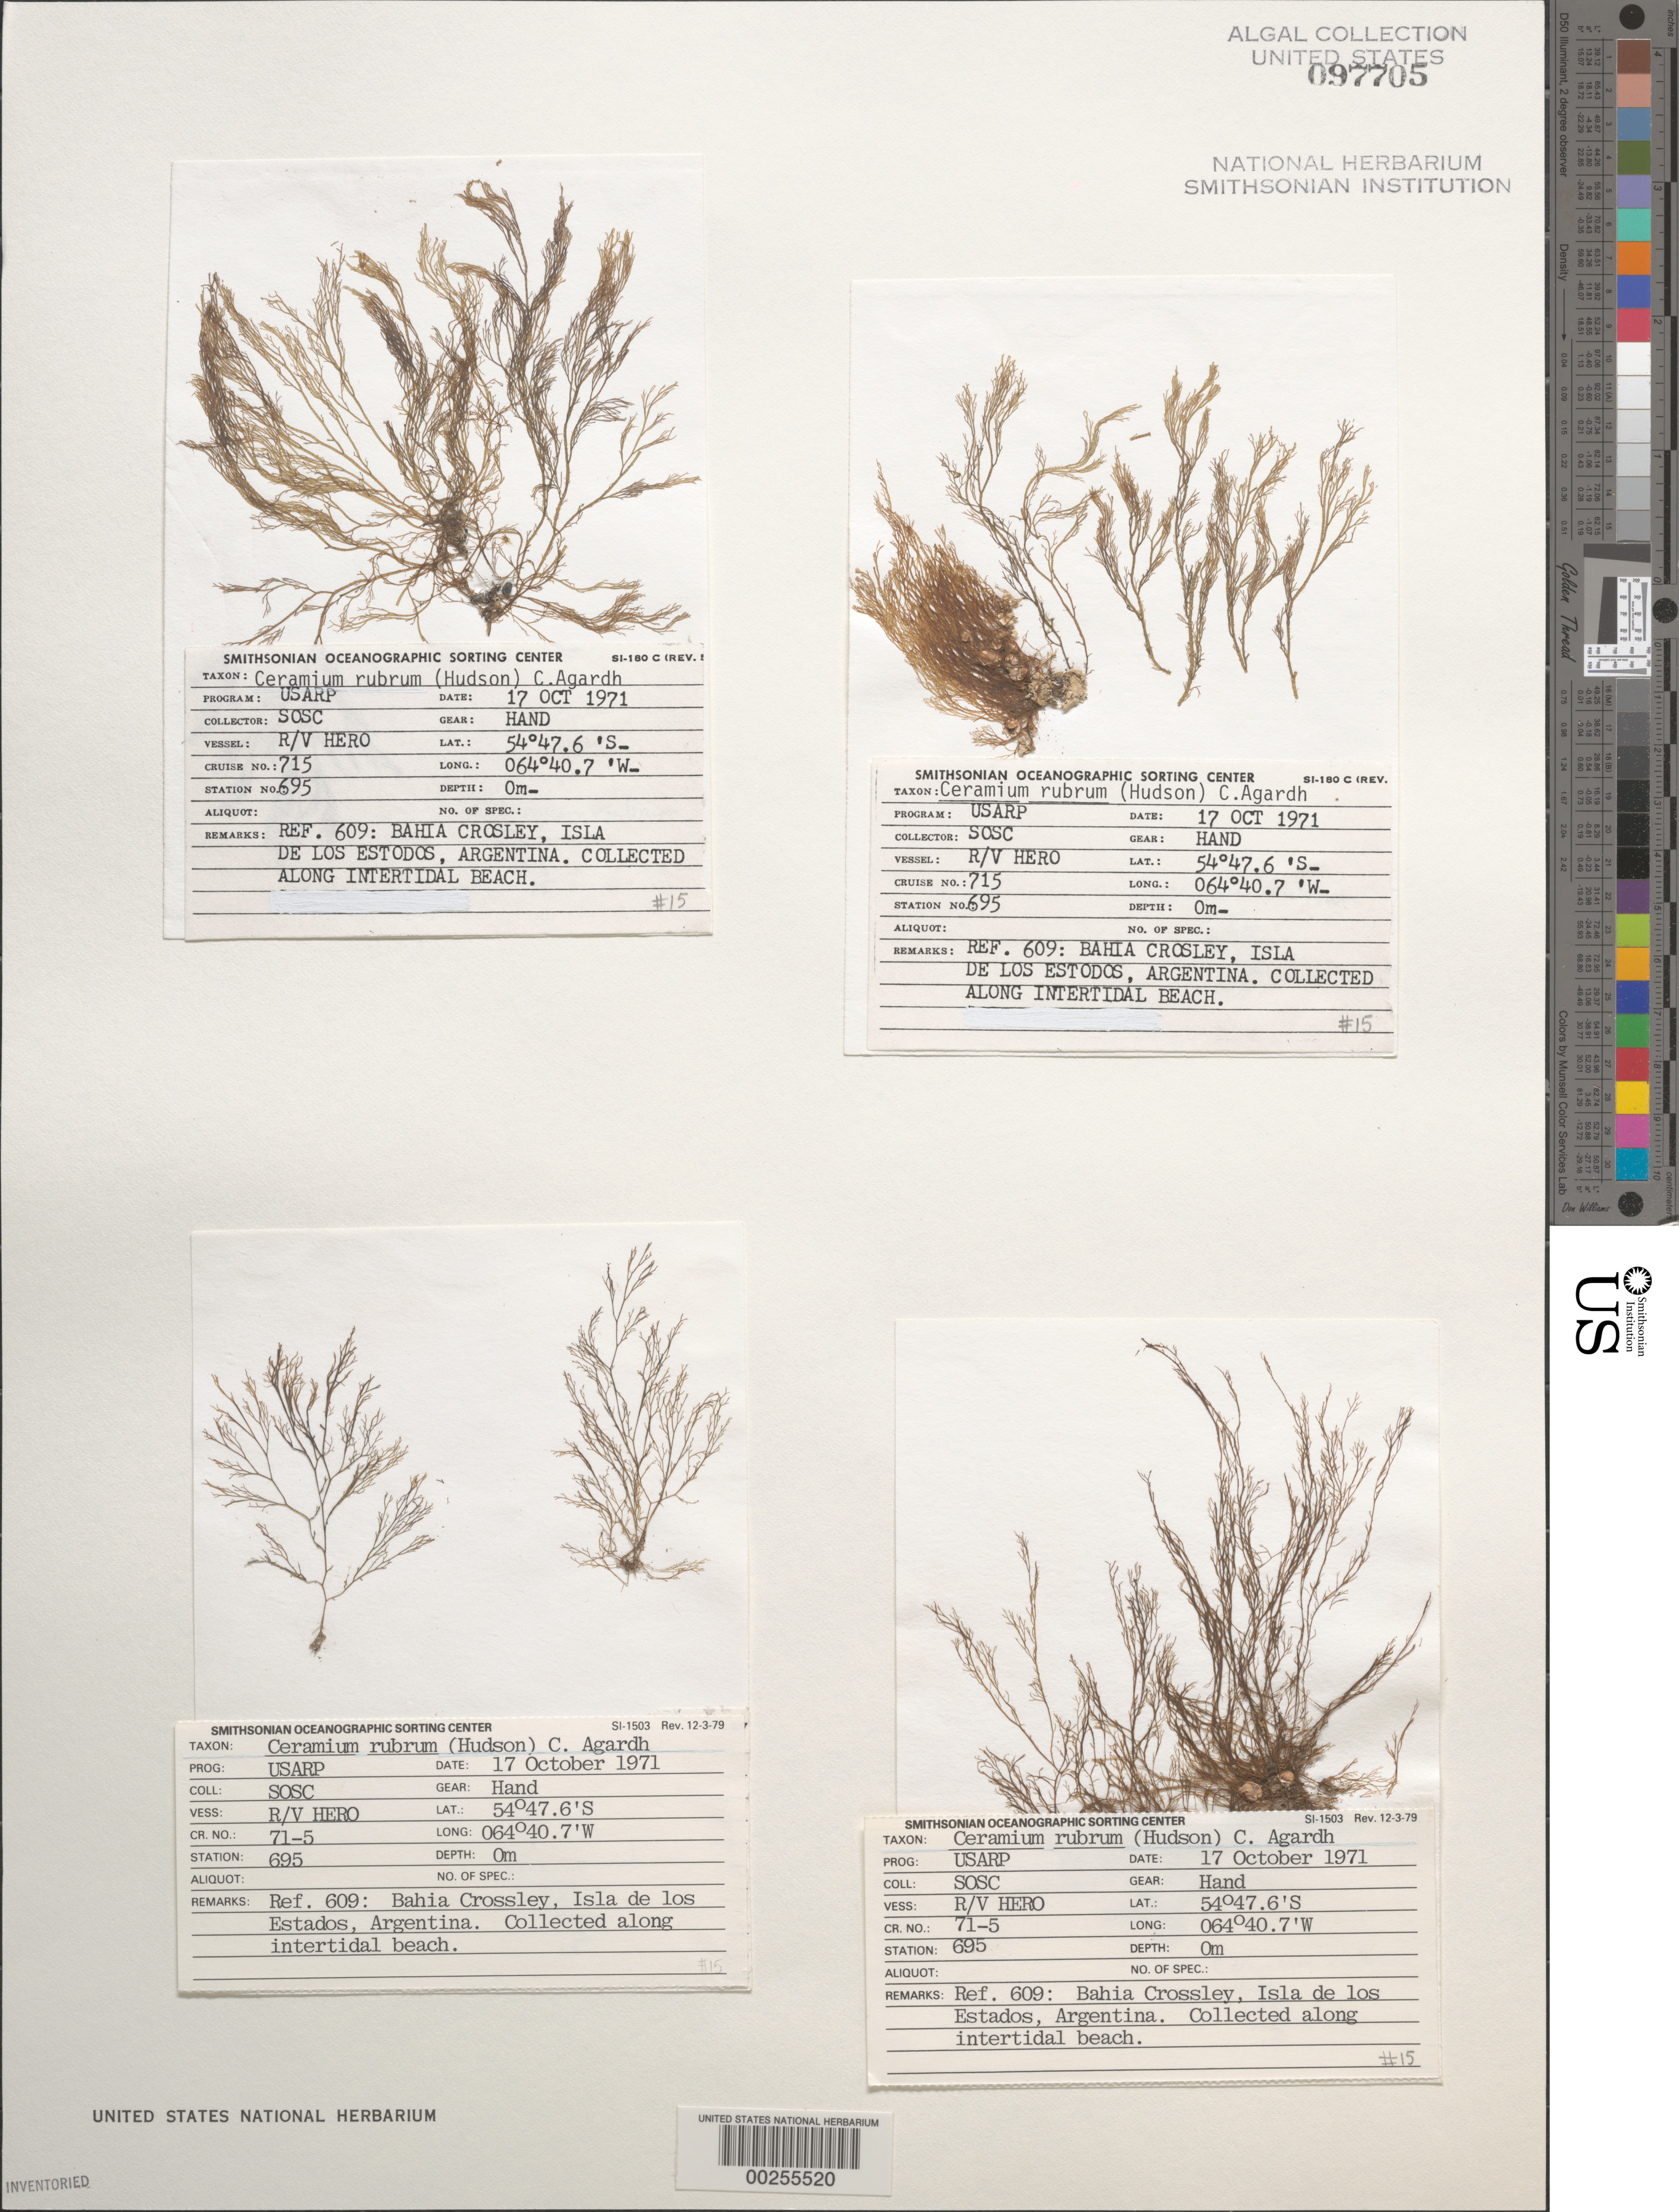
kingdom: Plantae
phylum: Rhodophyta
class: Florideophyceae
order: Ceramiales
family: Ceramiaceae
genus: Ceramium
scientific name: Ceramium rubrum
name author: C. Agardh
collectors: SOSC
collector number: Station 695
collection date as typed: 17 Oct 1971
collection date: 1971-10-17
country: Argentina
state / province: Tierra del Fuego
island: Isla de los Estados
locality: Bahia Crossley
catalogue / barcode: US 97705